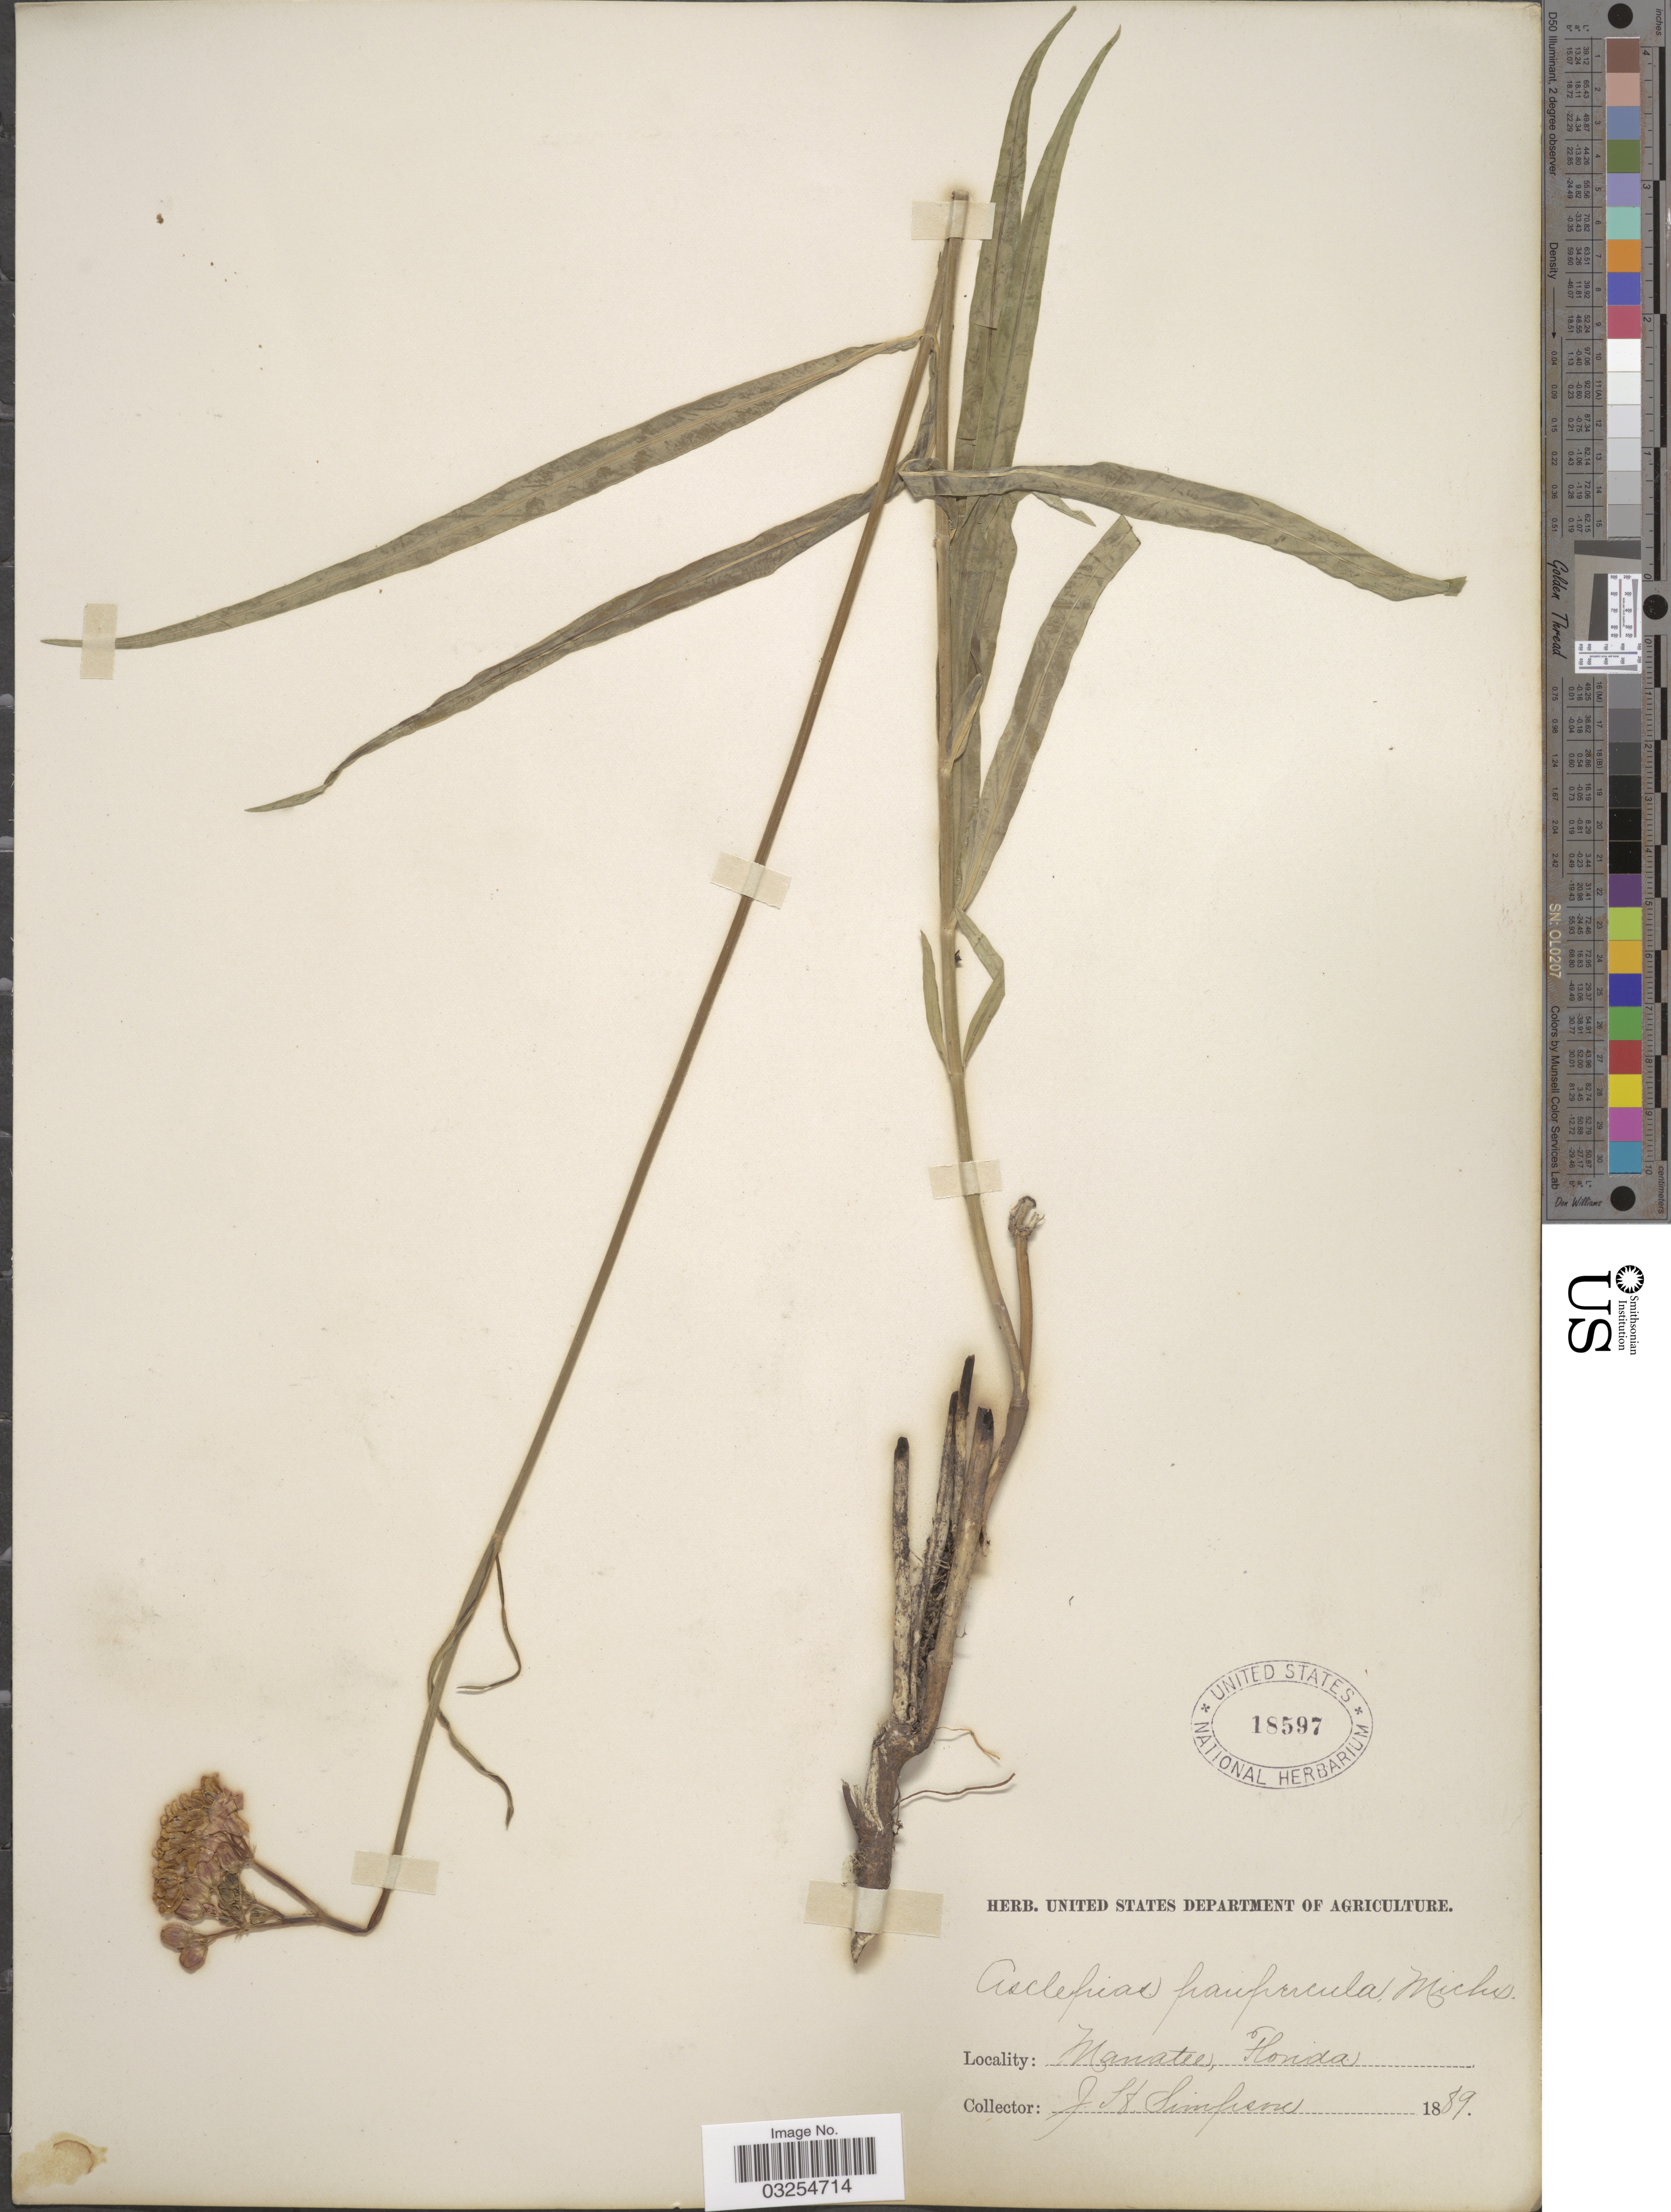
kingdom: Plantae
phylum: Tracheophyta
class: Magnoliopsida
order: Gentianales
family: Apocynaceae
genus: Asclepias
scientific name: Asclepias lanceolata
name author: Walter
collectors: J. H. Simpson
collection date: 1889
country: United States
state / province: Florida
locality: Manatee.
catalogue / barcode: US 18597